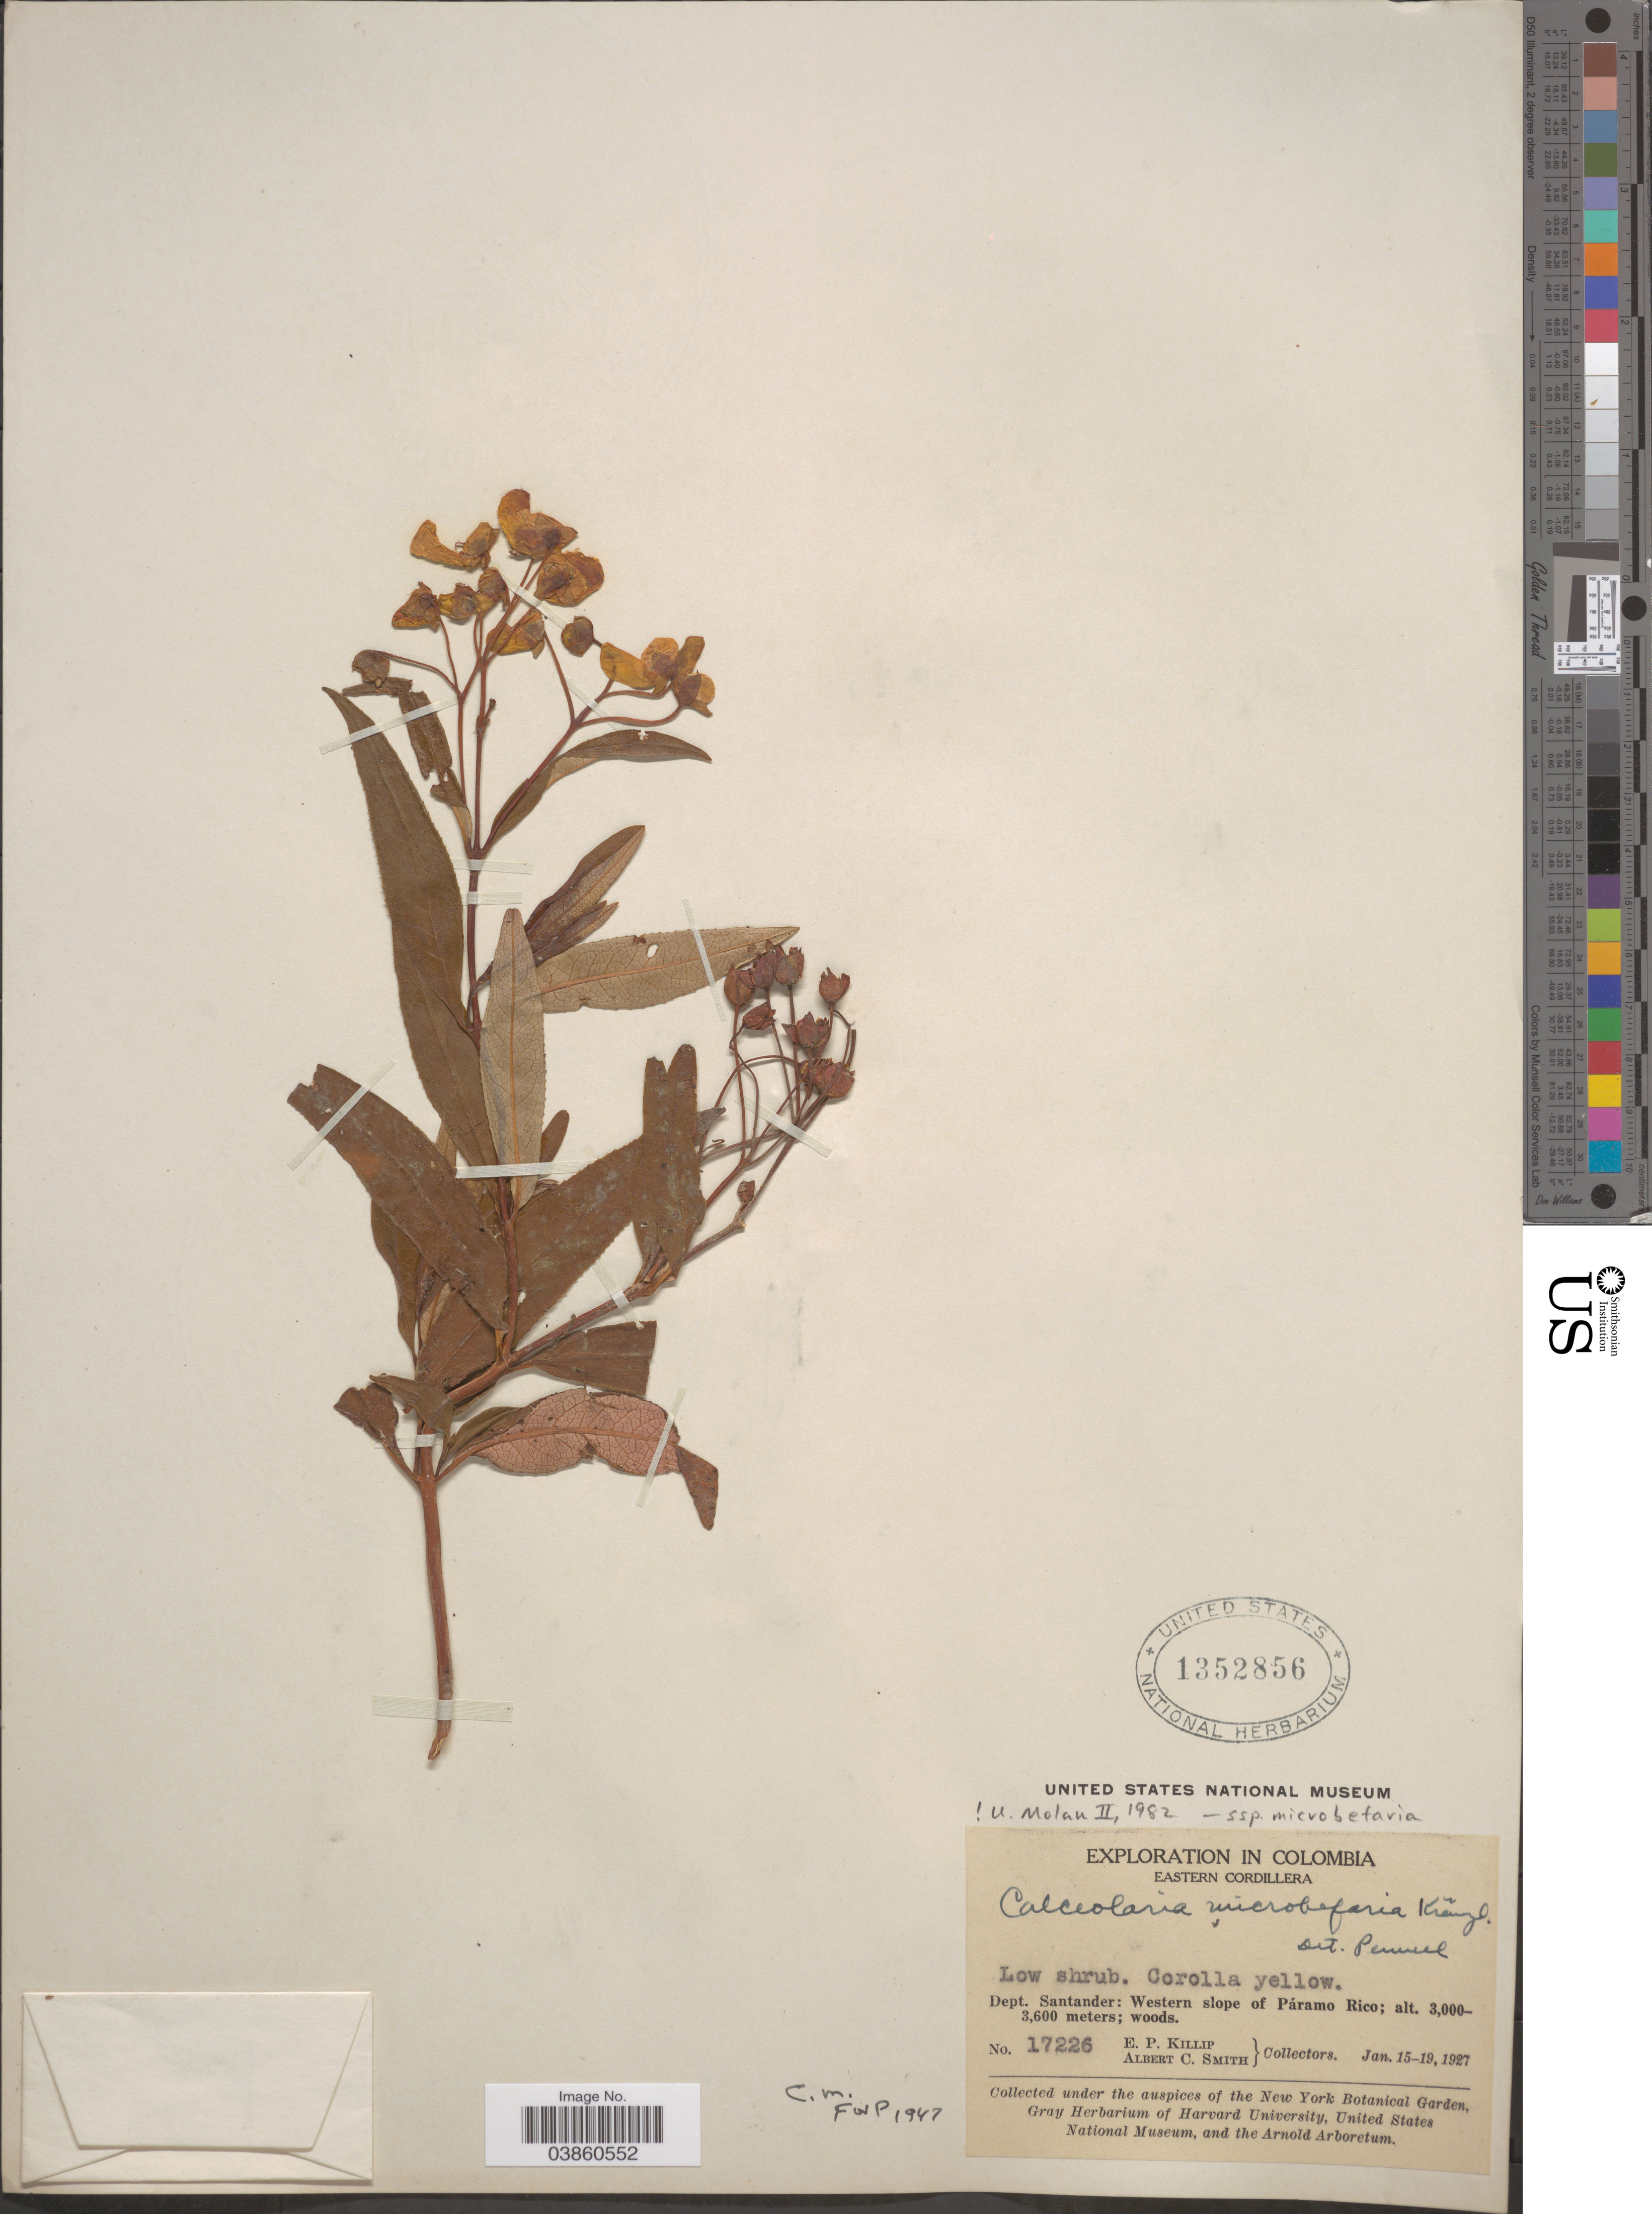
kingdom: Plantae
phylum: Tracheophyta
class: Magnoliopsida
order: Lamiales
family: Calceolariaceae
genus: Calceolaria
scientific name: Calceolaria microbefaria subsp. microbefaria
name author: Kränzl.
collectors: E. P. Killip & A. C. Smith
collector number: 17226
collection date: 1927-01-15/1927-01-19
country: Colombia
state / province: Santander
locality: Eastern Cordillera. Dept. Santander: Western slope of Páramo Rico.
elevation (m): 3000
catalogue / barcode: US 1352856